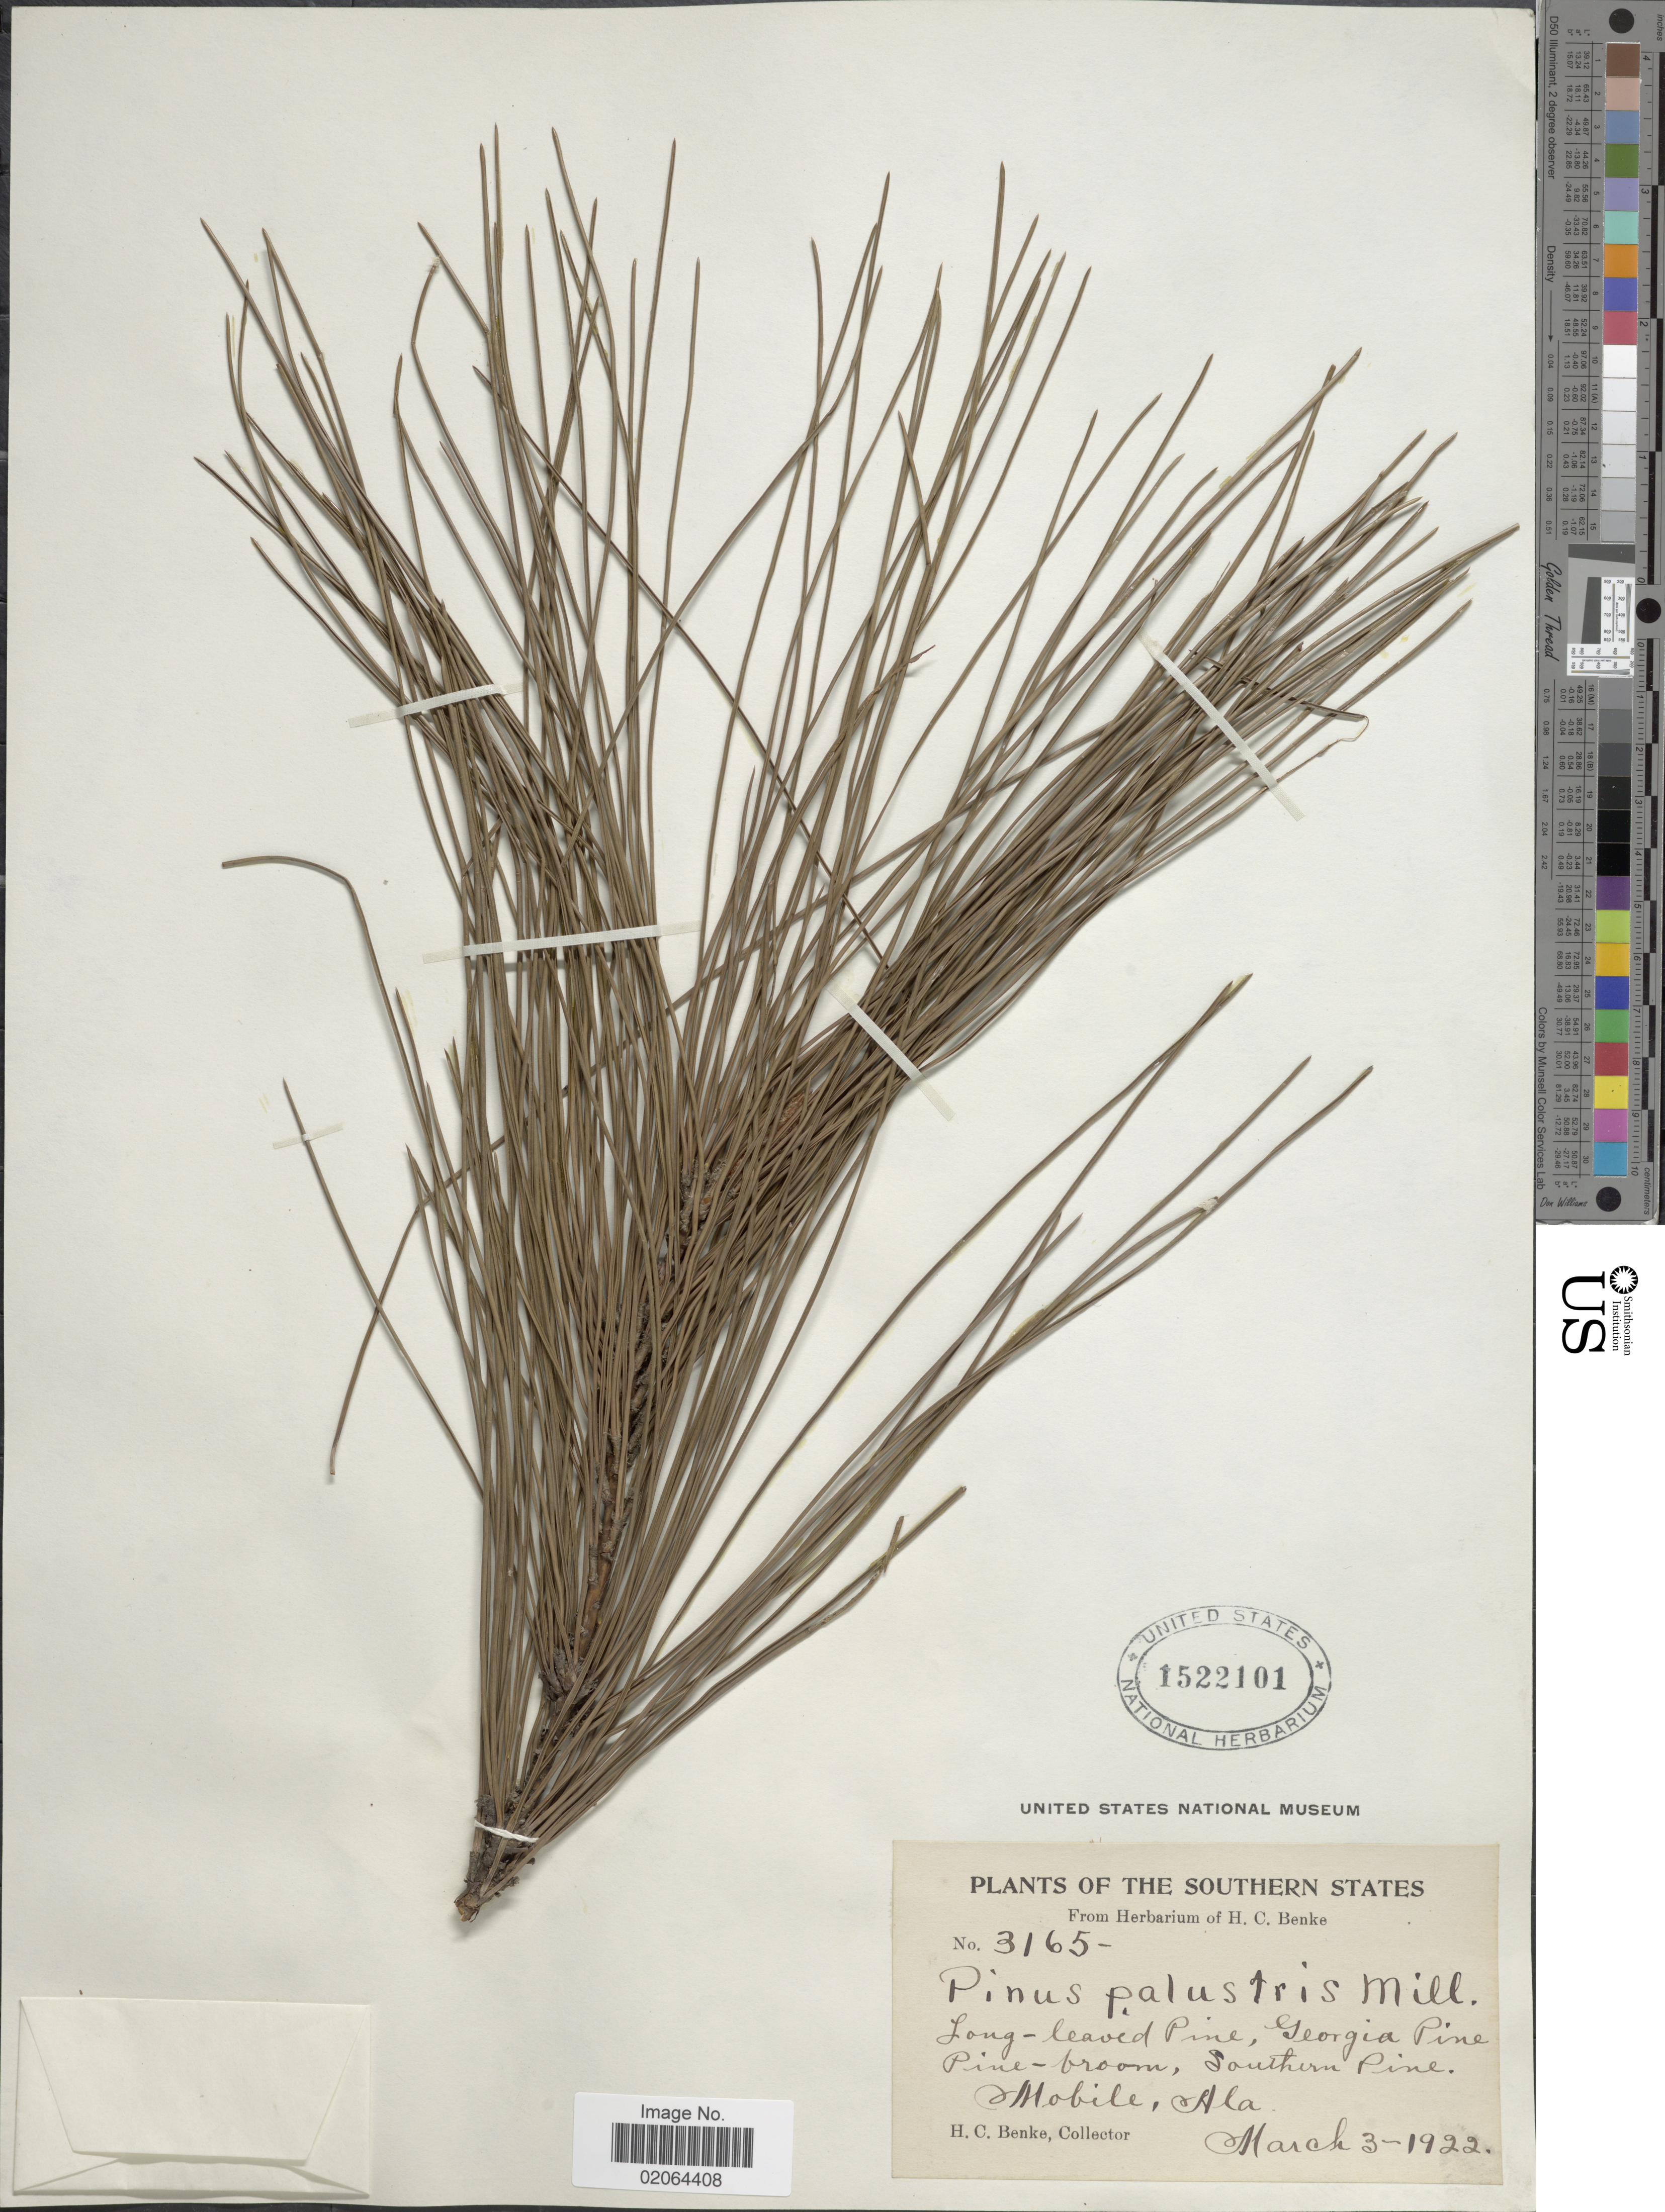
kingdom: Plantae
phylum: Tracheophyta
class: Pinopsida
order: Pinales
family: Pinaceae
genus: Pinus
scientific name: Pinus palustris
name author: Mill.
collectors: H. Benke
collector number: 3165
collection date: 1922-03-03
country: United States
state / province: Alabama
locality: South Pine, Mobile, Ala.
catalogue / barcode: US 1522101